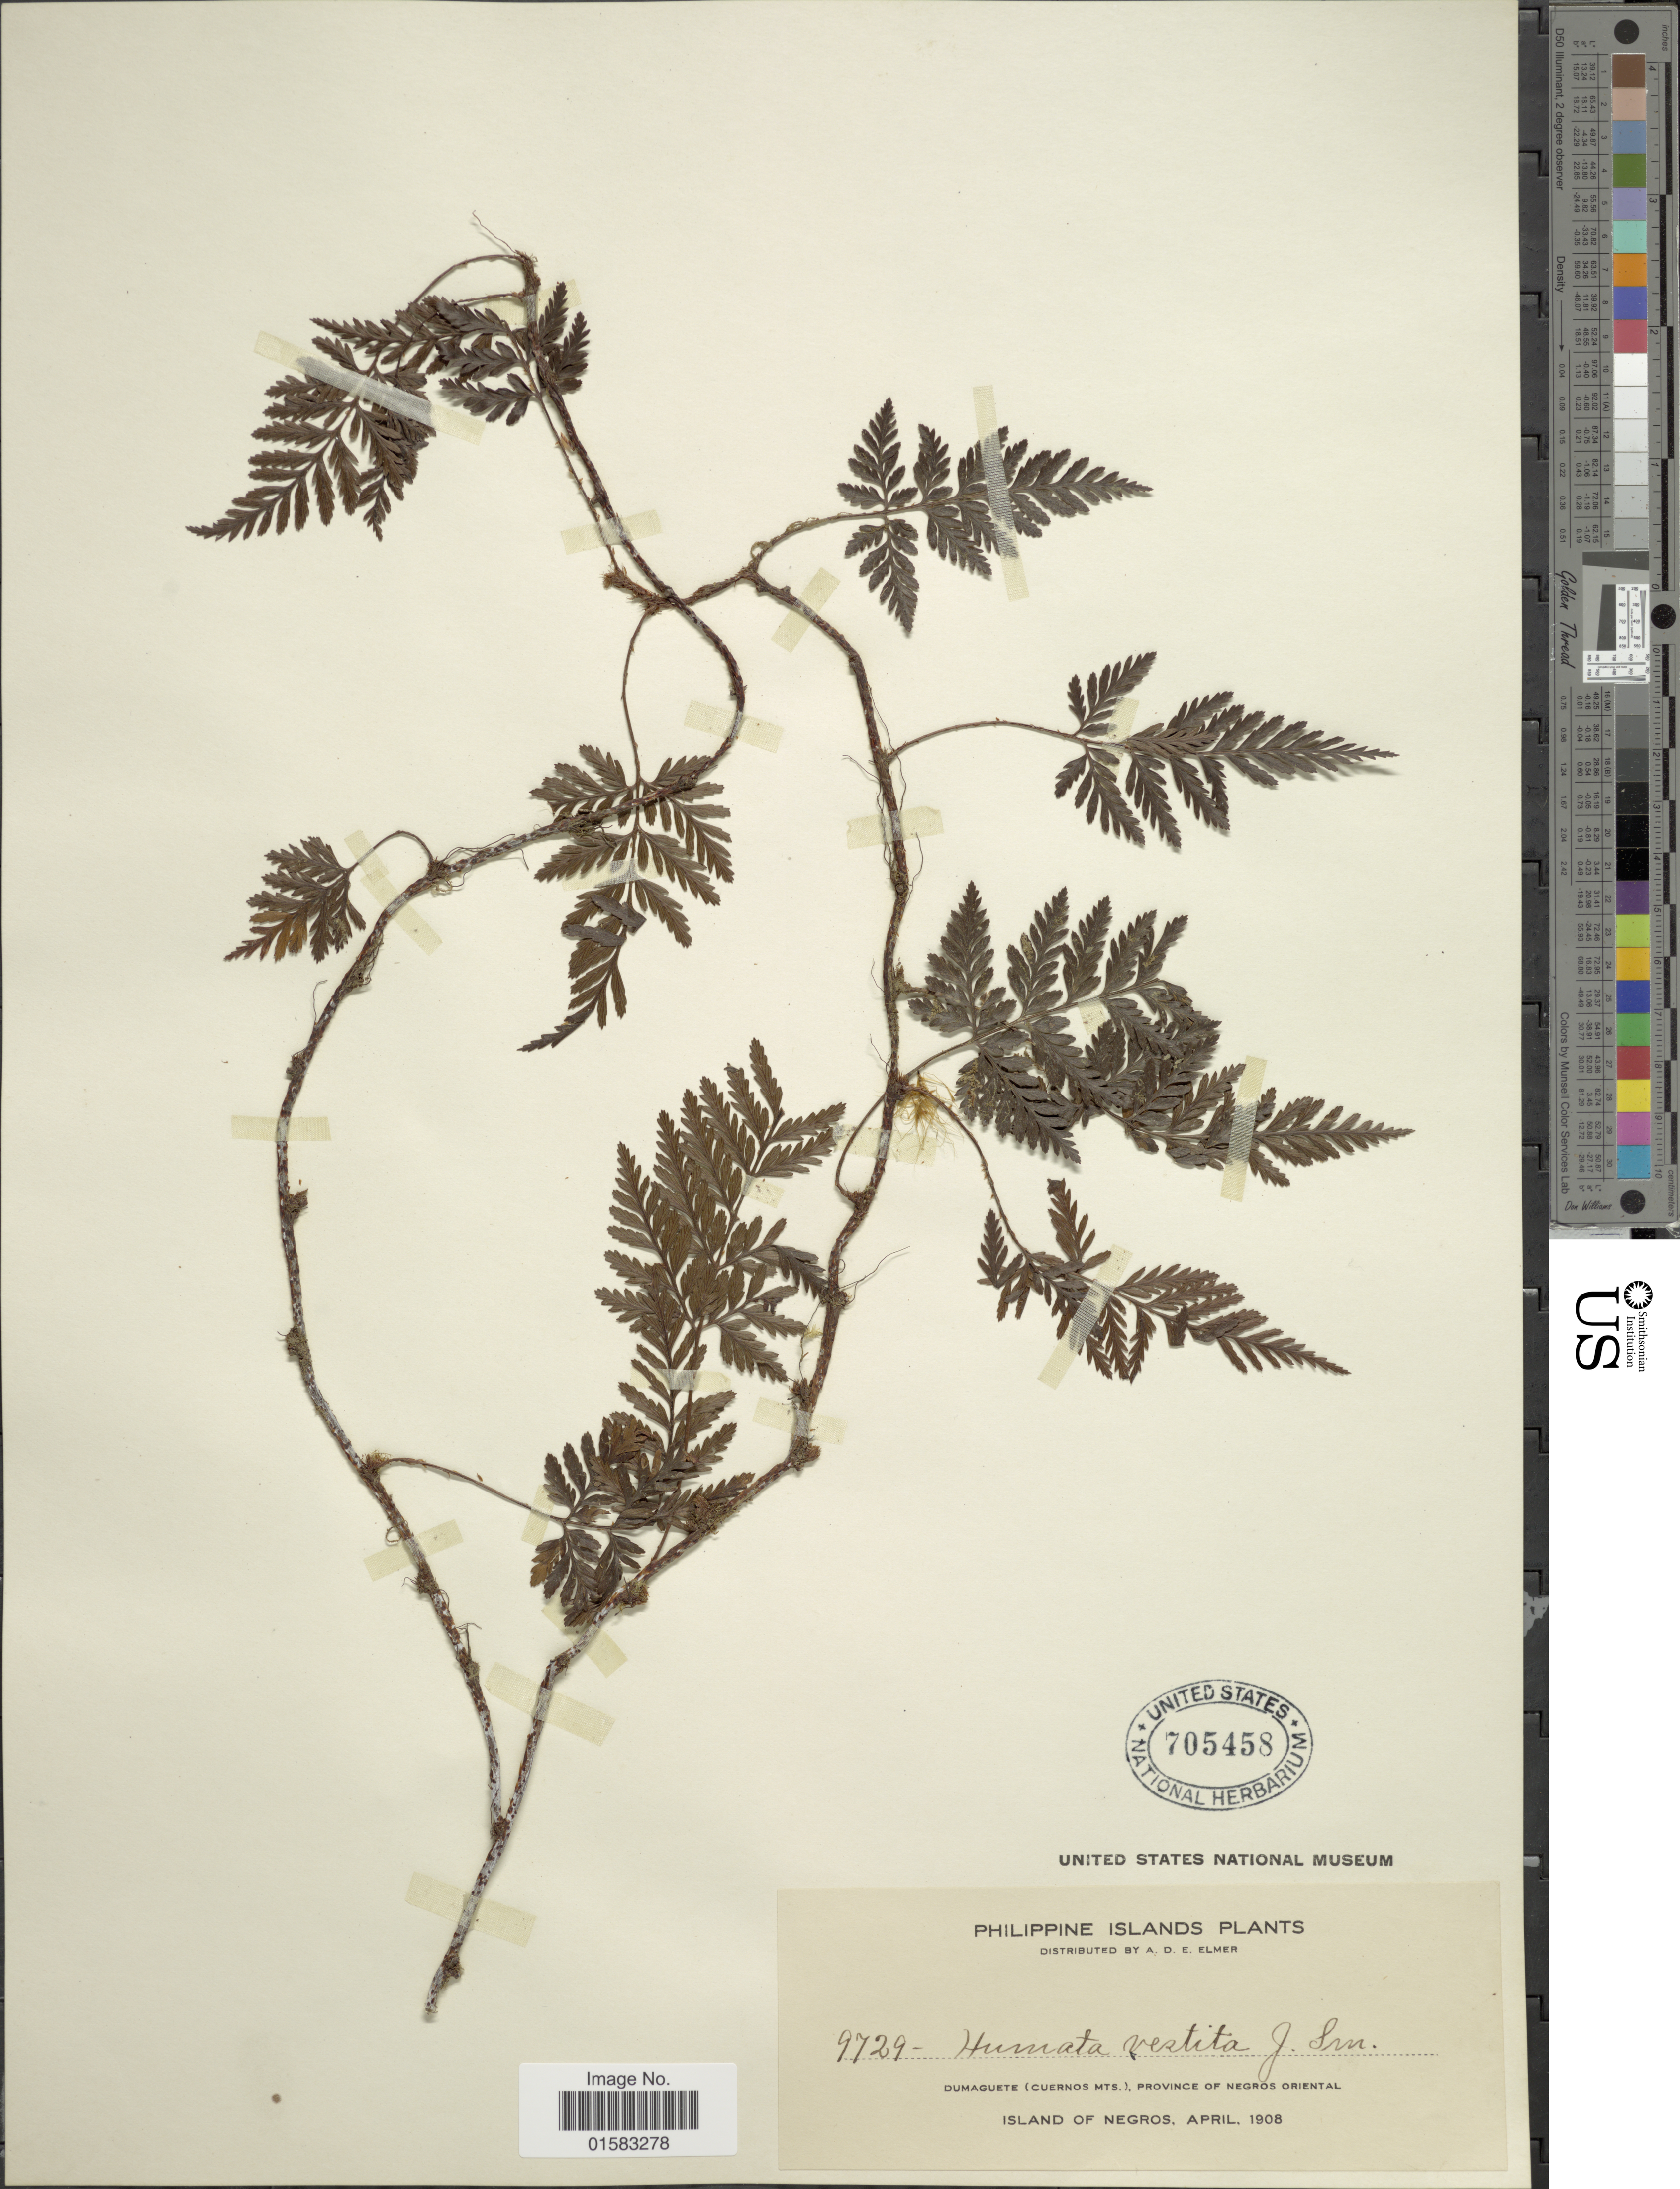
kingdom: Plantae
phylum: Tracheophyta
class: Polypodiopsida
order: Polypodiales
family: Davalliaceae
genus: Davallia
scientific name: Davallia repens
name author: (L. f.) Kuhn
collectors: A. D. E. Elmer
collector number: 9729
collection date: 1908-04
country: Philippines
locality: Dumaguete (Cuernos Mts.), Province of Negros Oriental, Island of Negros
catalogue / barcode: US 705458